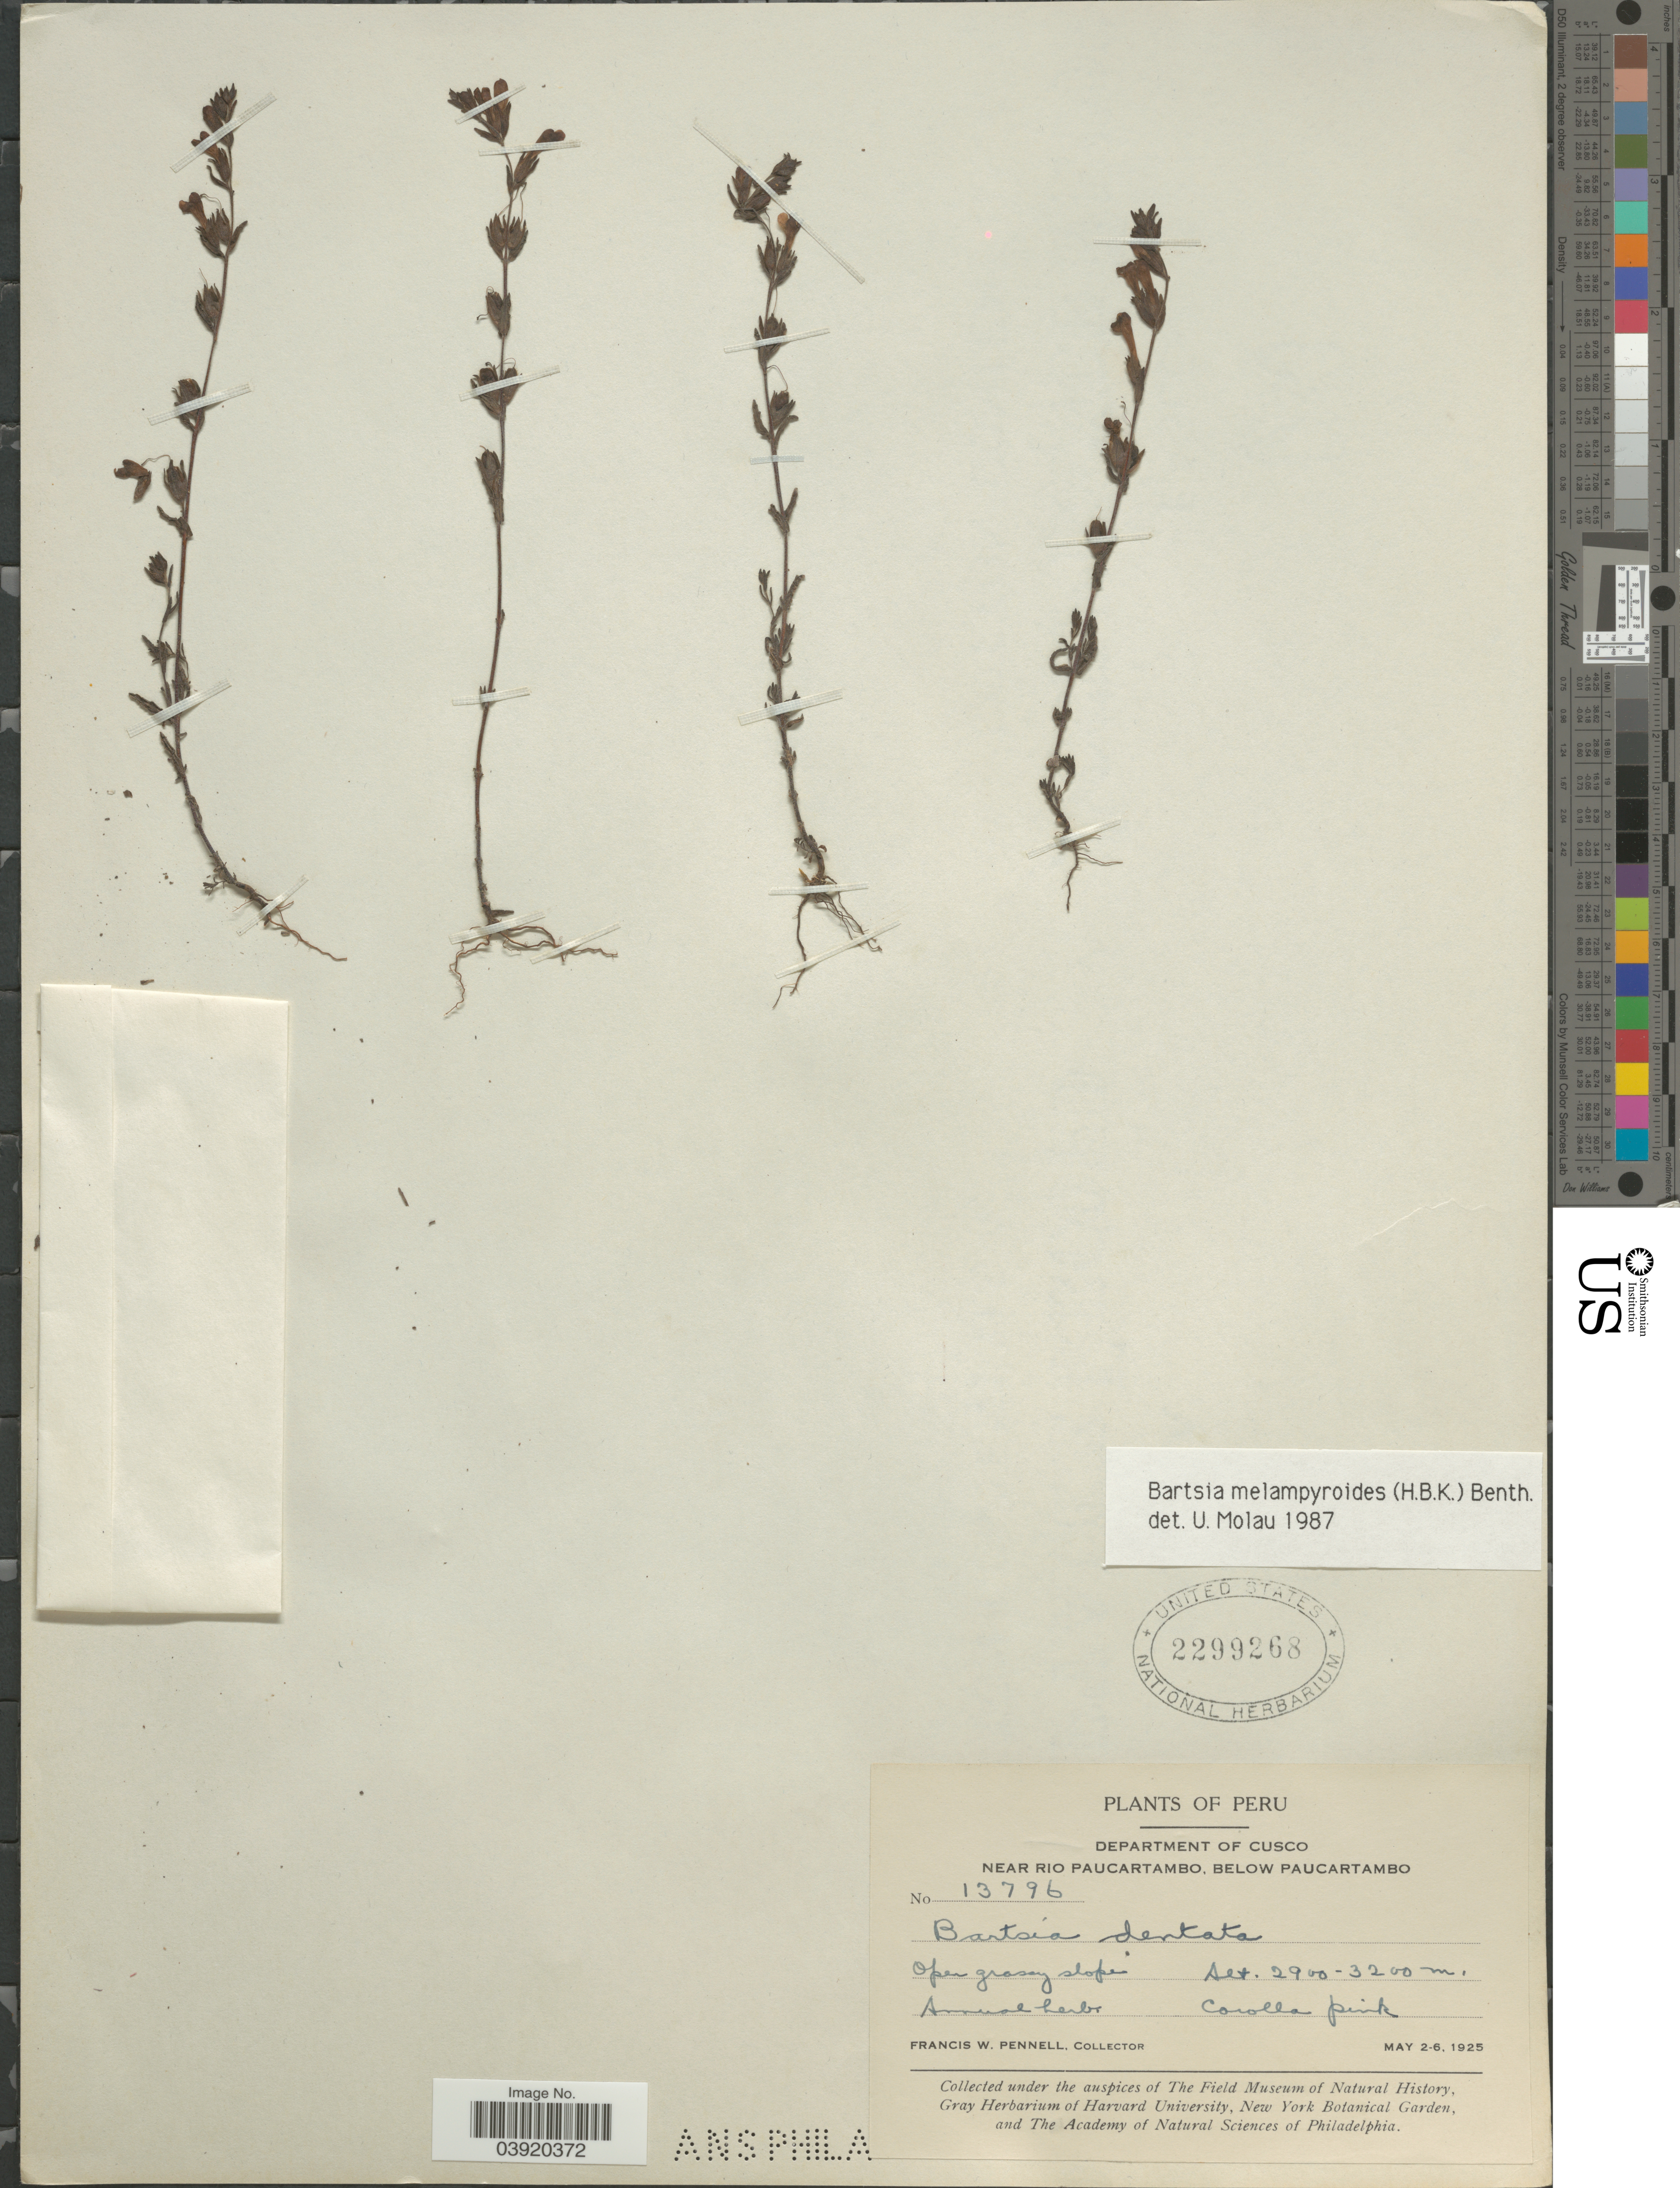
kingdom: Plantae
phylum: Tracheophyta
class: Magnoliopsida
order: Lamiales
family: Orobanchaceae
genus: Bartsia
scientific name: Bartsia melampyroides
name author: (Kunth) Benth.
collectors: F. W. Pennell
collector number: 13796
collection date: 1925-05-02/1925-05-06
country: Peru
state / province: Cusco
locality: Department of Cusco. Near Rio Paucartambo, below Paucartambo.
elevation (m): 2900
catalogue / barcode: US 2299268